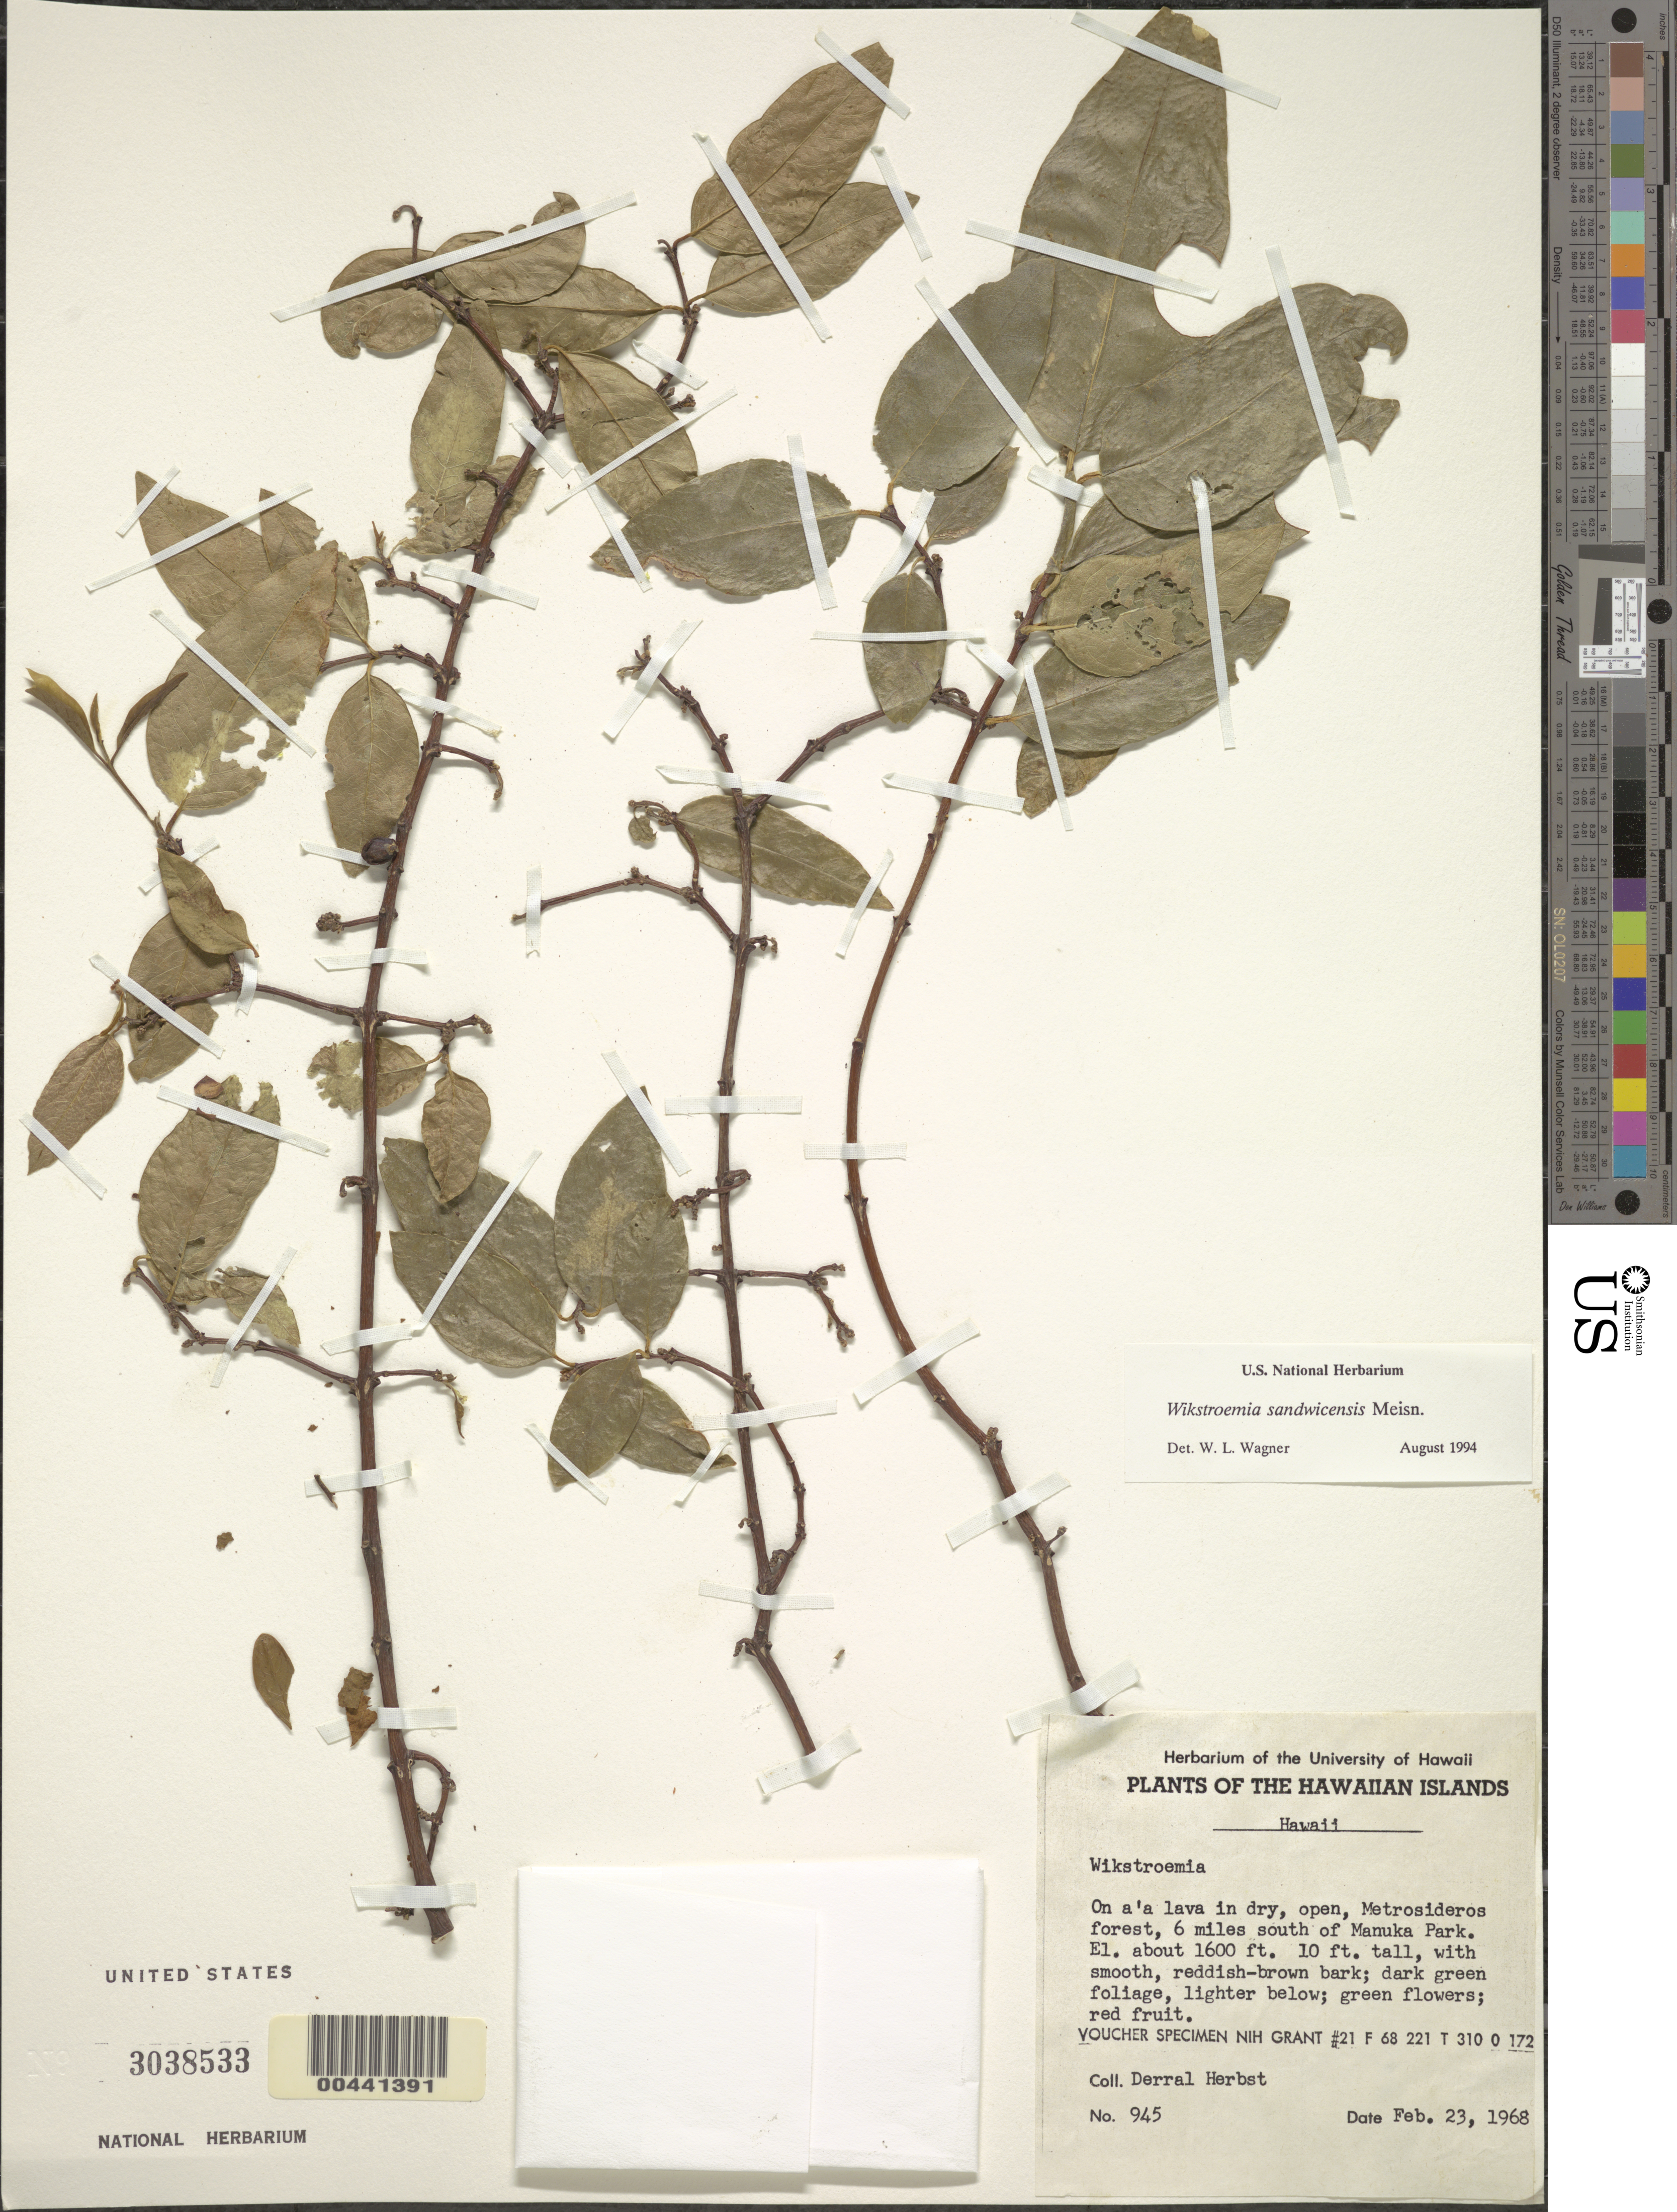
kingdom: Plantae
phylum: Tracheophyta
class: Magnoliopsida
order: Malvales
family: Thymelaeaceae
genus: Wikstroemia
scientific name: Wikstroemia sandwicensis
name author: Meisn.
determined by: Wagner, W. L., (BOT), Smithsonian Institution - National Museum of Natural History (UNITED STATES)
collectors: D. R. Herbst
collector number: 945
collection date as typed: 23 Feb 1968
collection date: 1968-02-23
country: United States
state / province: Hawaii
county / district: Hawaii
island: Hawaii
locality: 6 miles S of Manuka Park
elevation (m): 488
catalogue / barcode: US 3038533